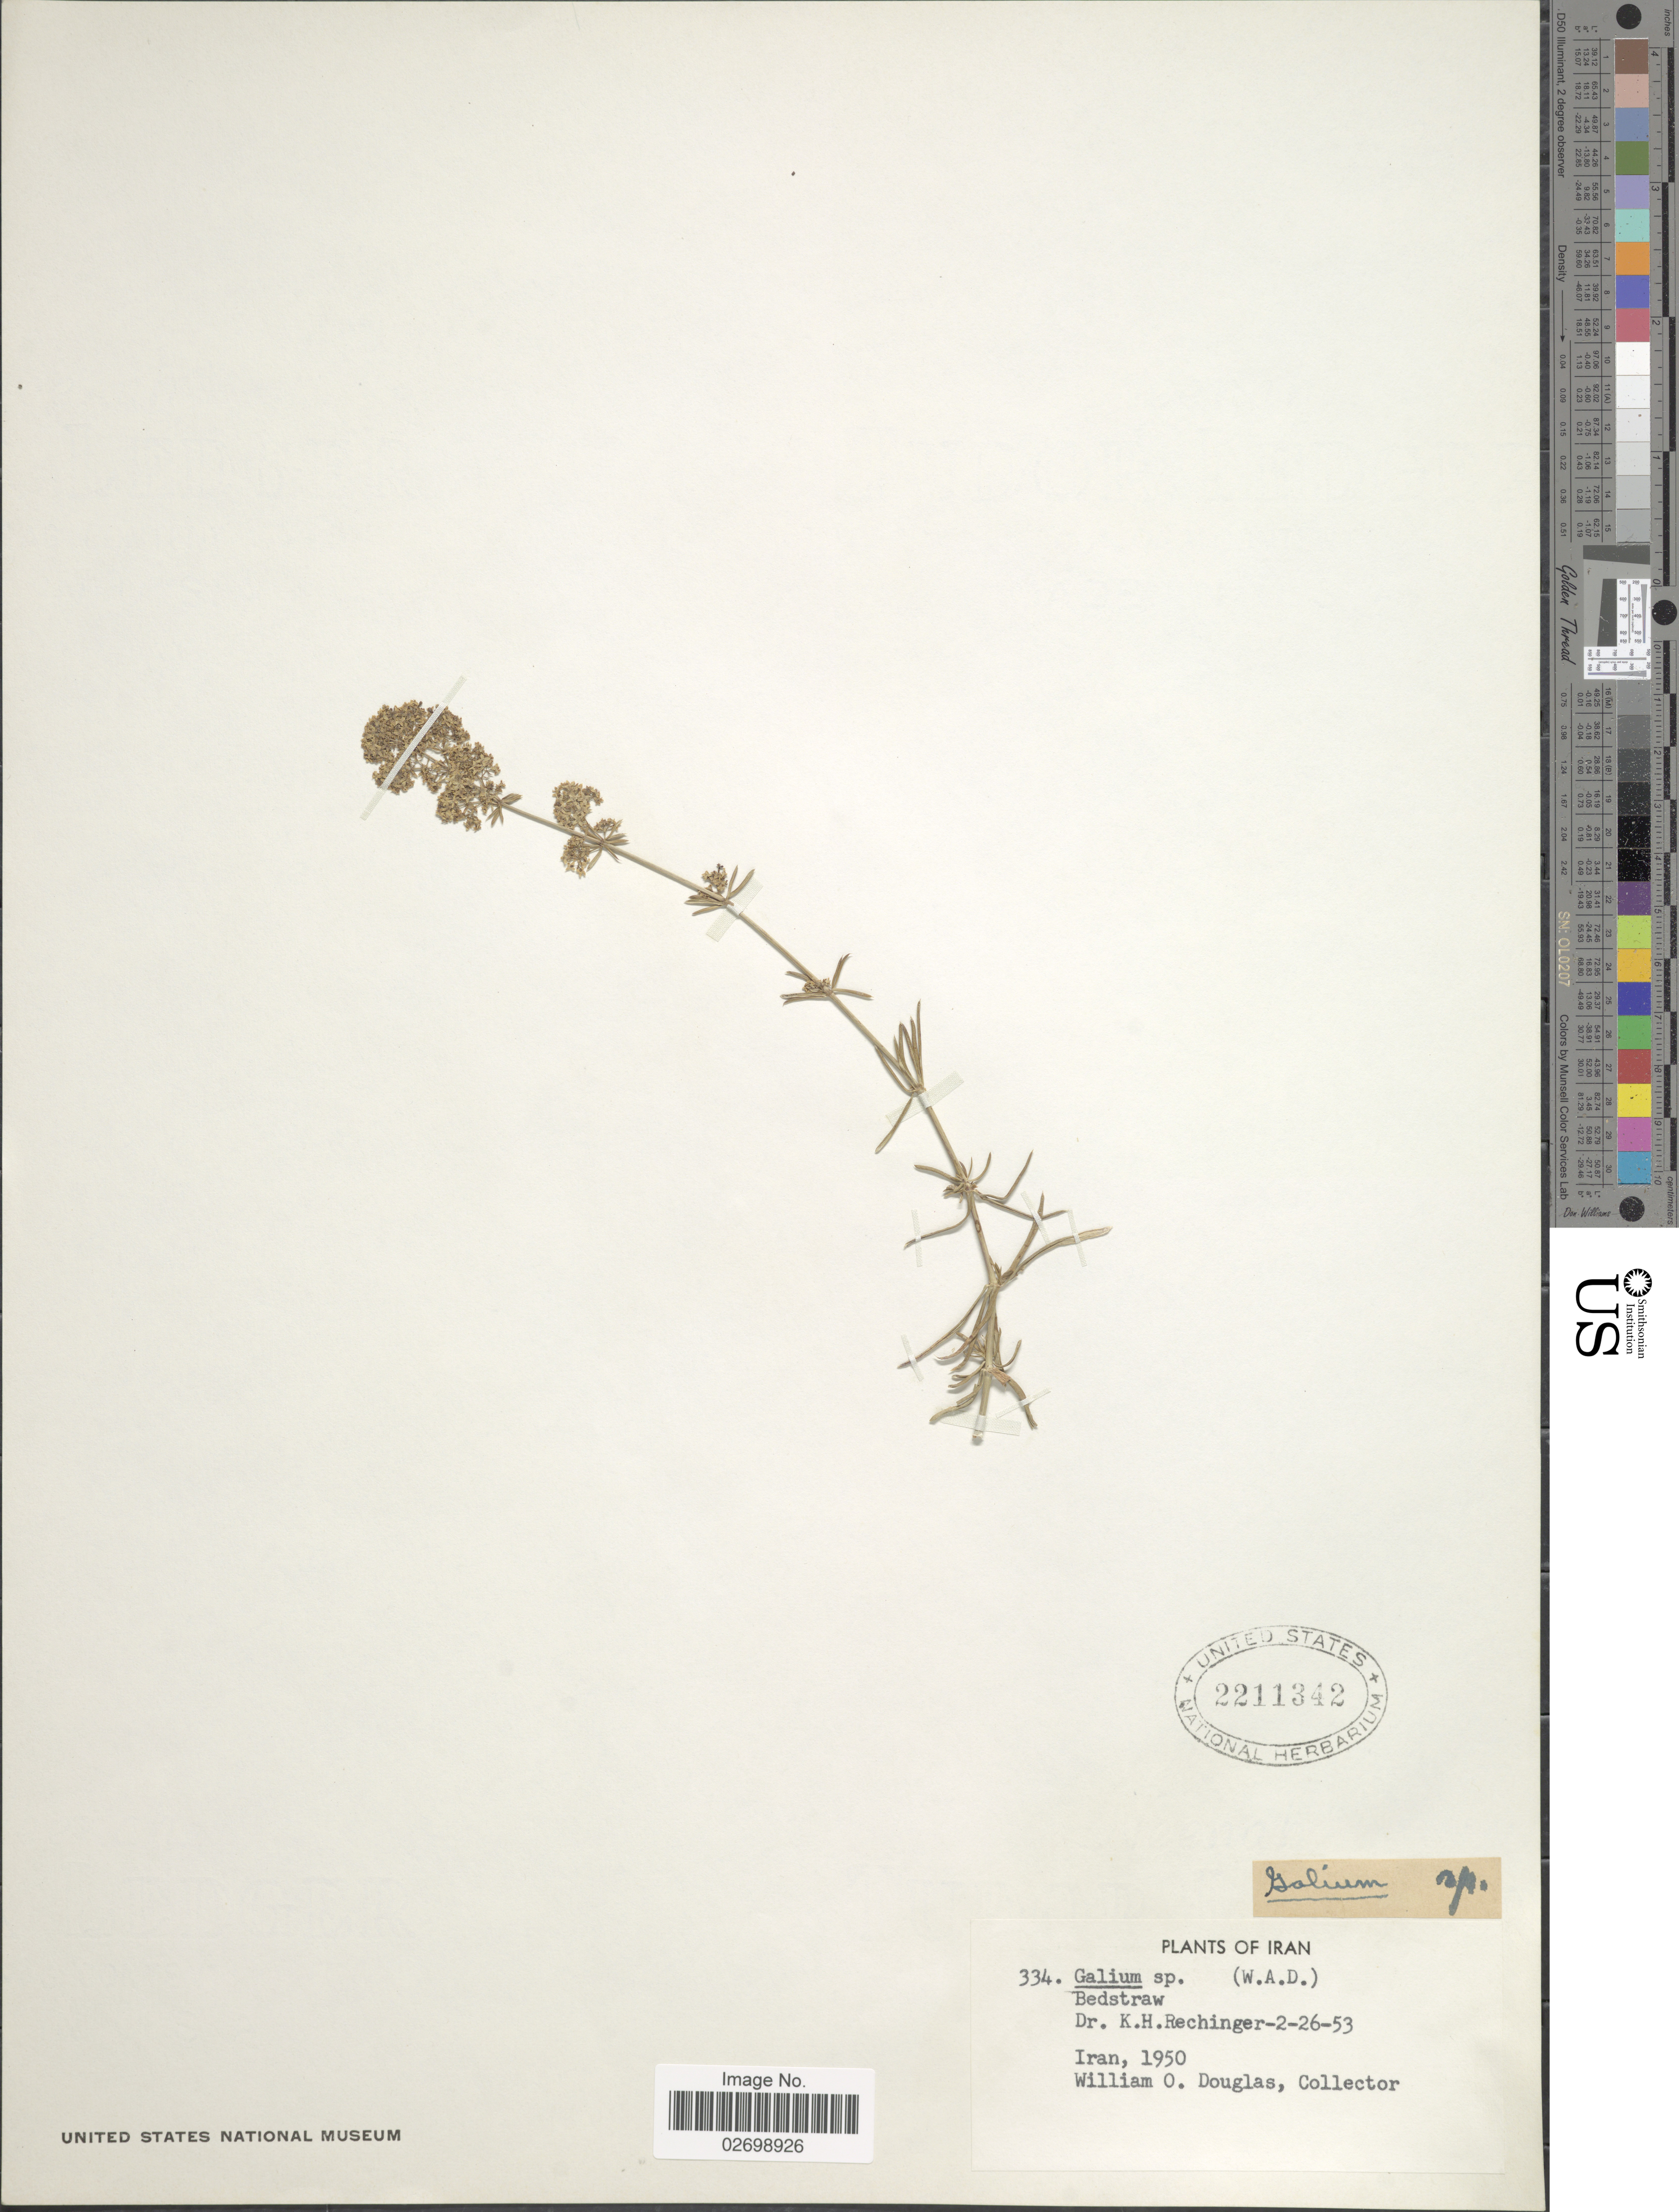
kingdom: Plantae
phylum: Tracheophyta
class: Magnoliopsida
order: Gentianales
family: Rubiaceae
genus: Galium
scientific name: Galium sp.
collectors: W. Douglas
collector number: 334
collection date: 1950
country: Iran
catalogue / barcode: US 2211342